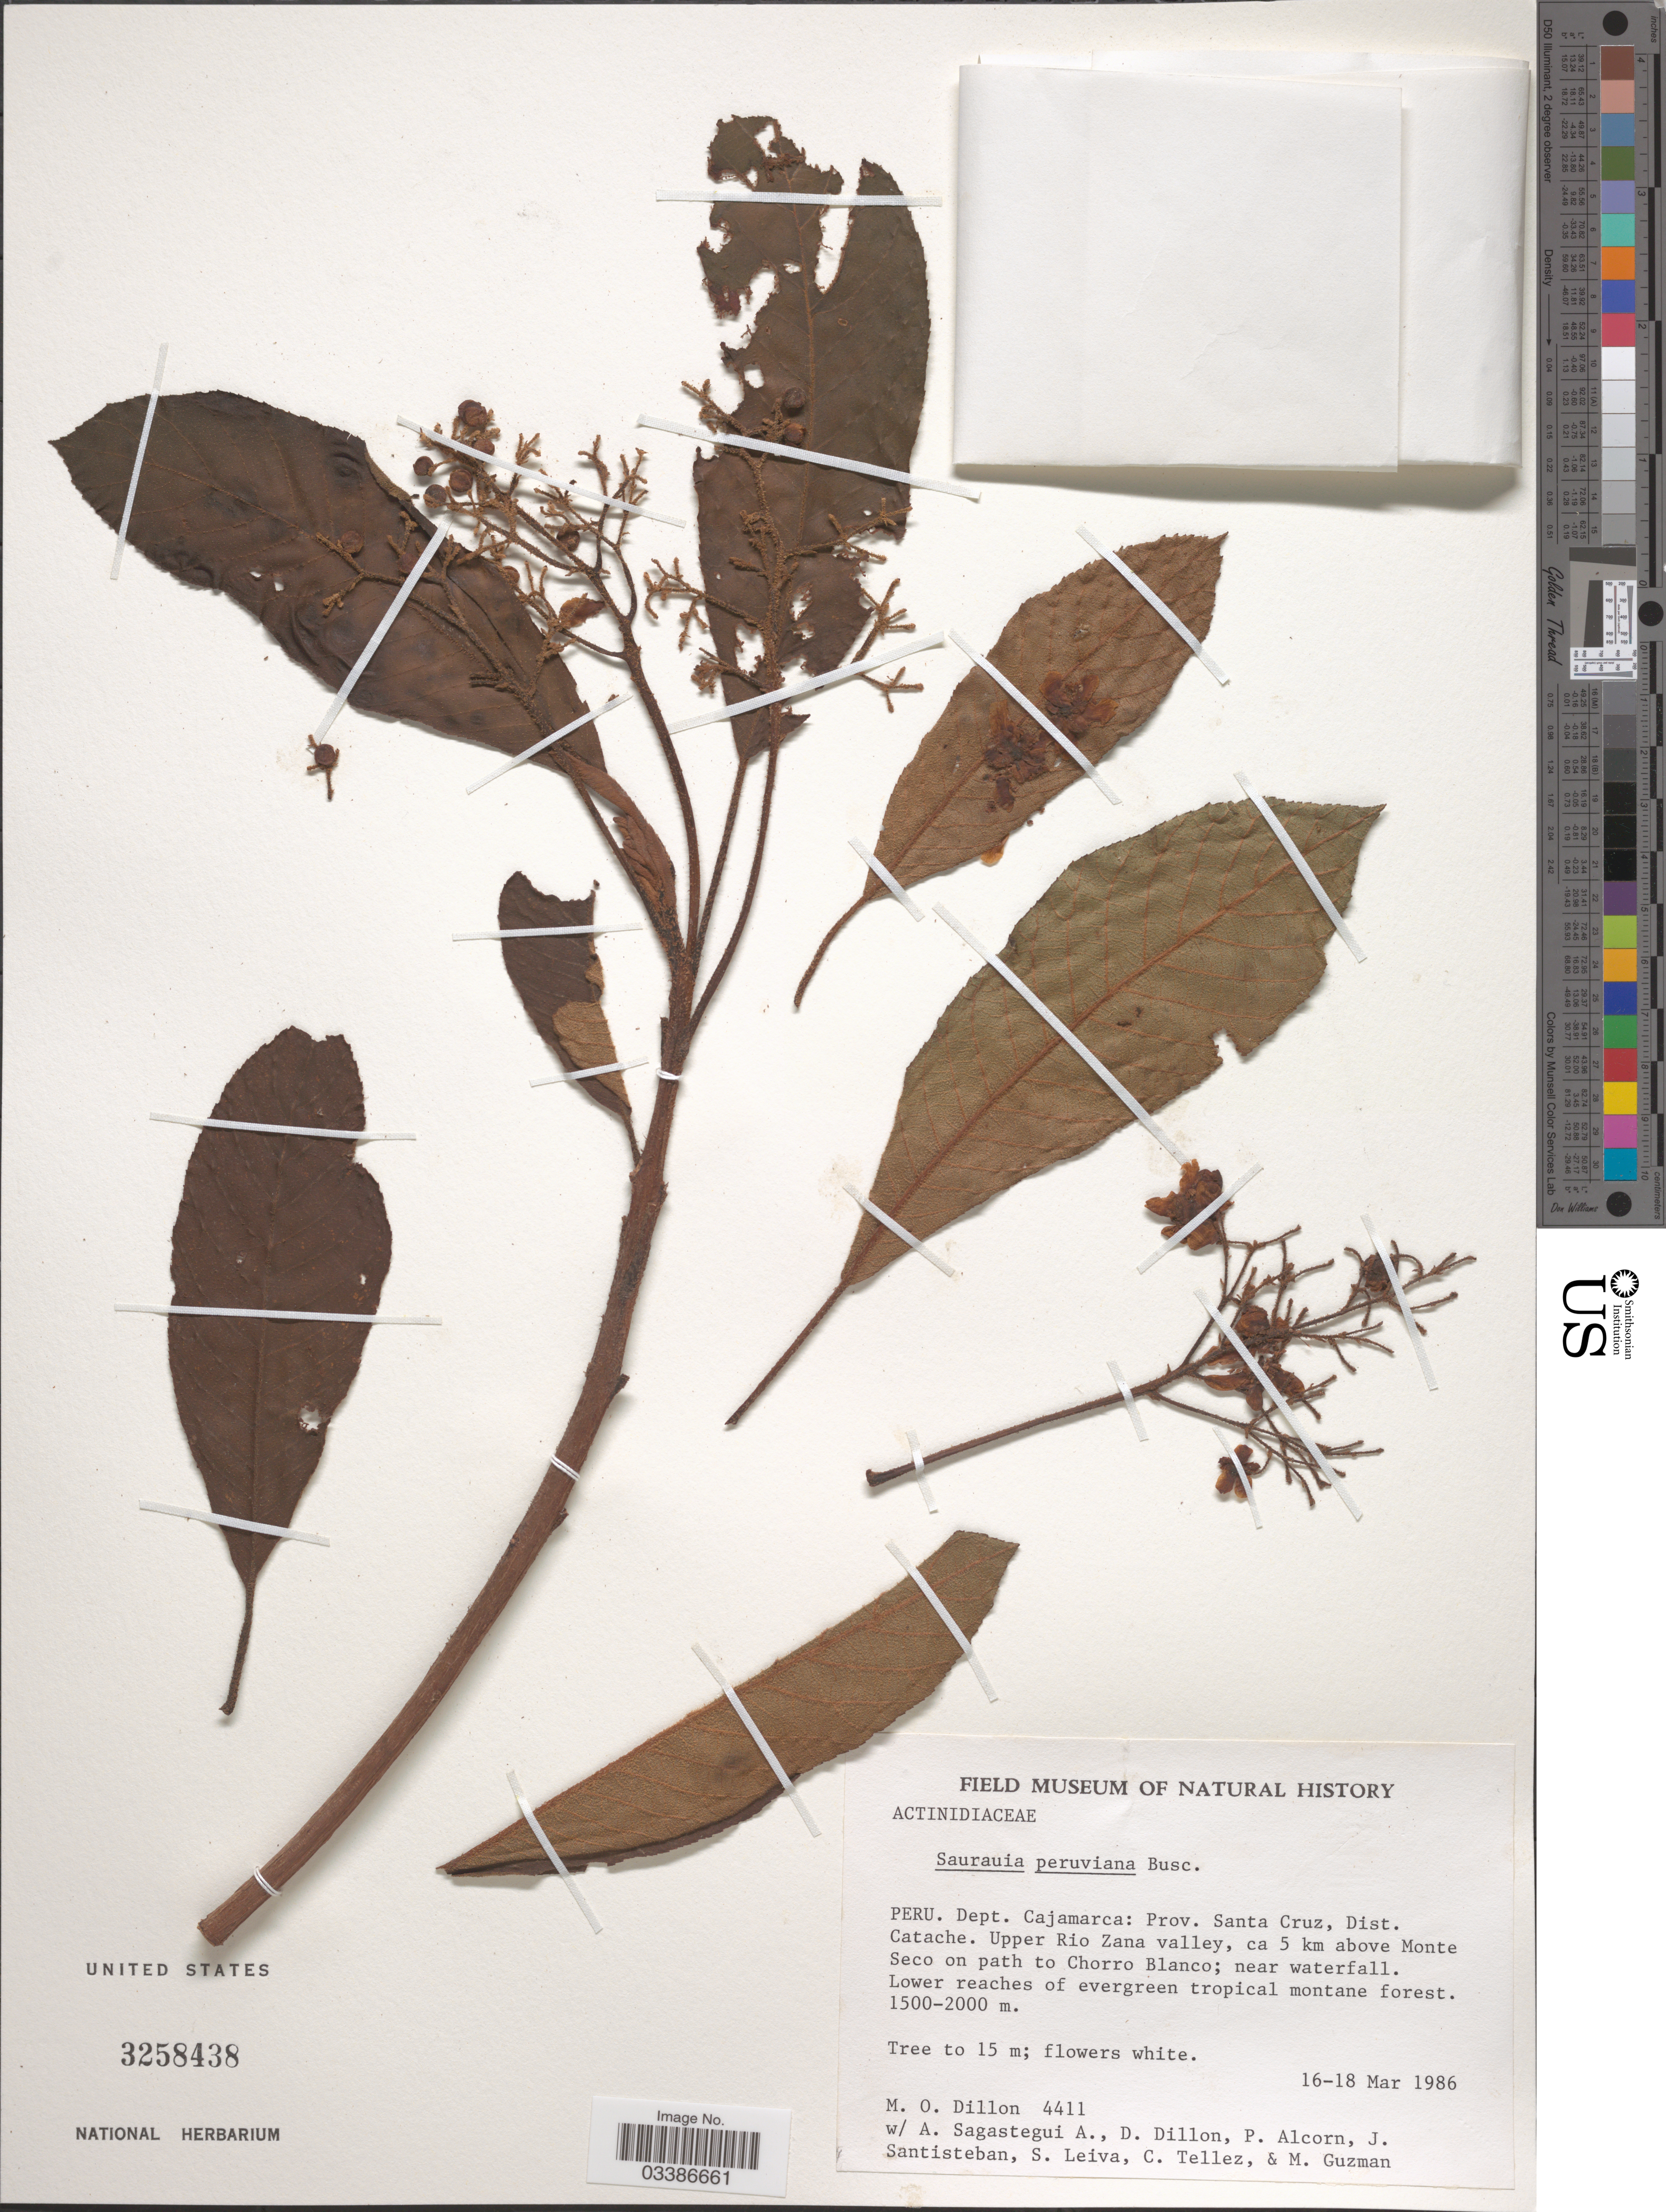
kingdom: Plantae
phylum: Tracheophyta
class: Magnoliopsida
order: Ericales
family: Actinidiaceae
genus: Saurauia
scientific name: Saurauia peruviana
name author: Buscal.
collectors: M. O. Dillon, A. Sagástegui A., D. Dillon, P. Alcorn & et al.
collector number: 4411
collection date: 1986-03-16/1986-03-18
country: Peru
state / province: Cajamarca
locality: Dept. Cajamarca. Cajamarca: Prov. Santa Cruz, Dist. Catache. Upper Rio Zana valley, ca 5 km above Monte Seco on path to Chorro Blanco; near waterfall.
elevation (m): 1500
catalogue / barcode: US 3258438